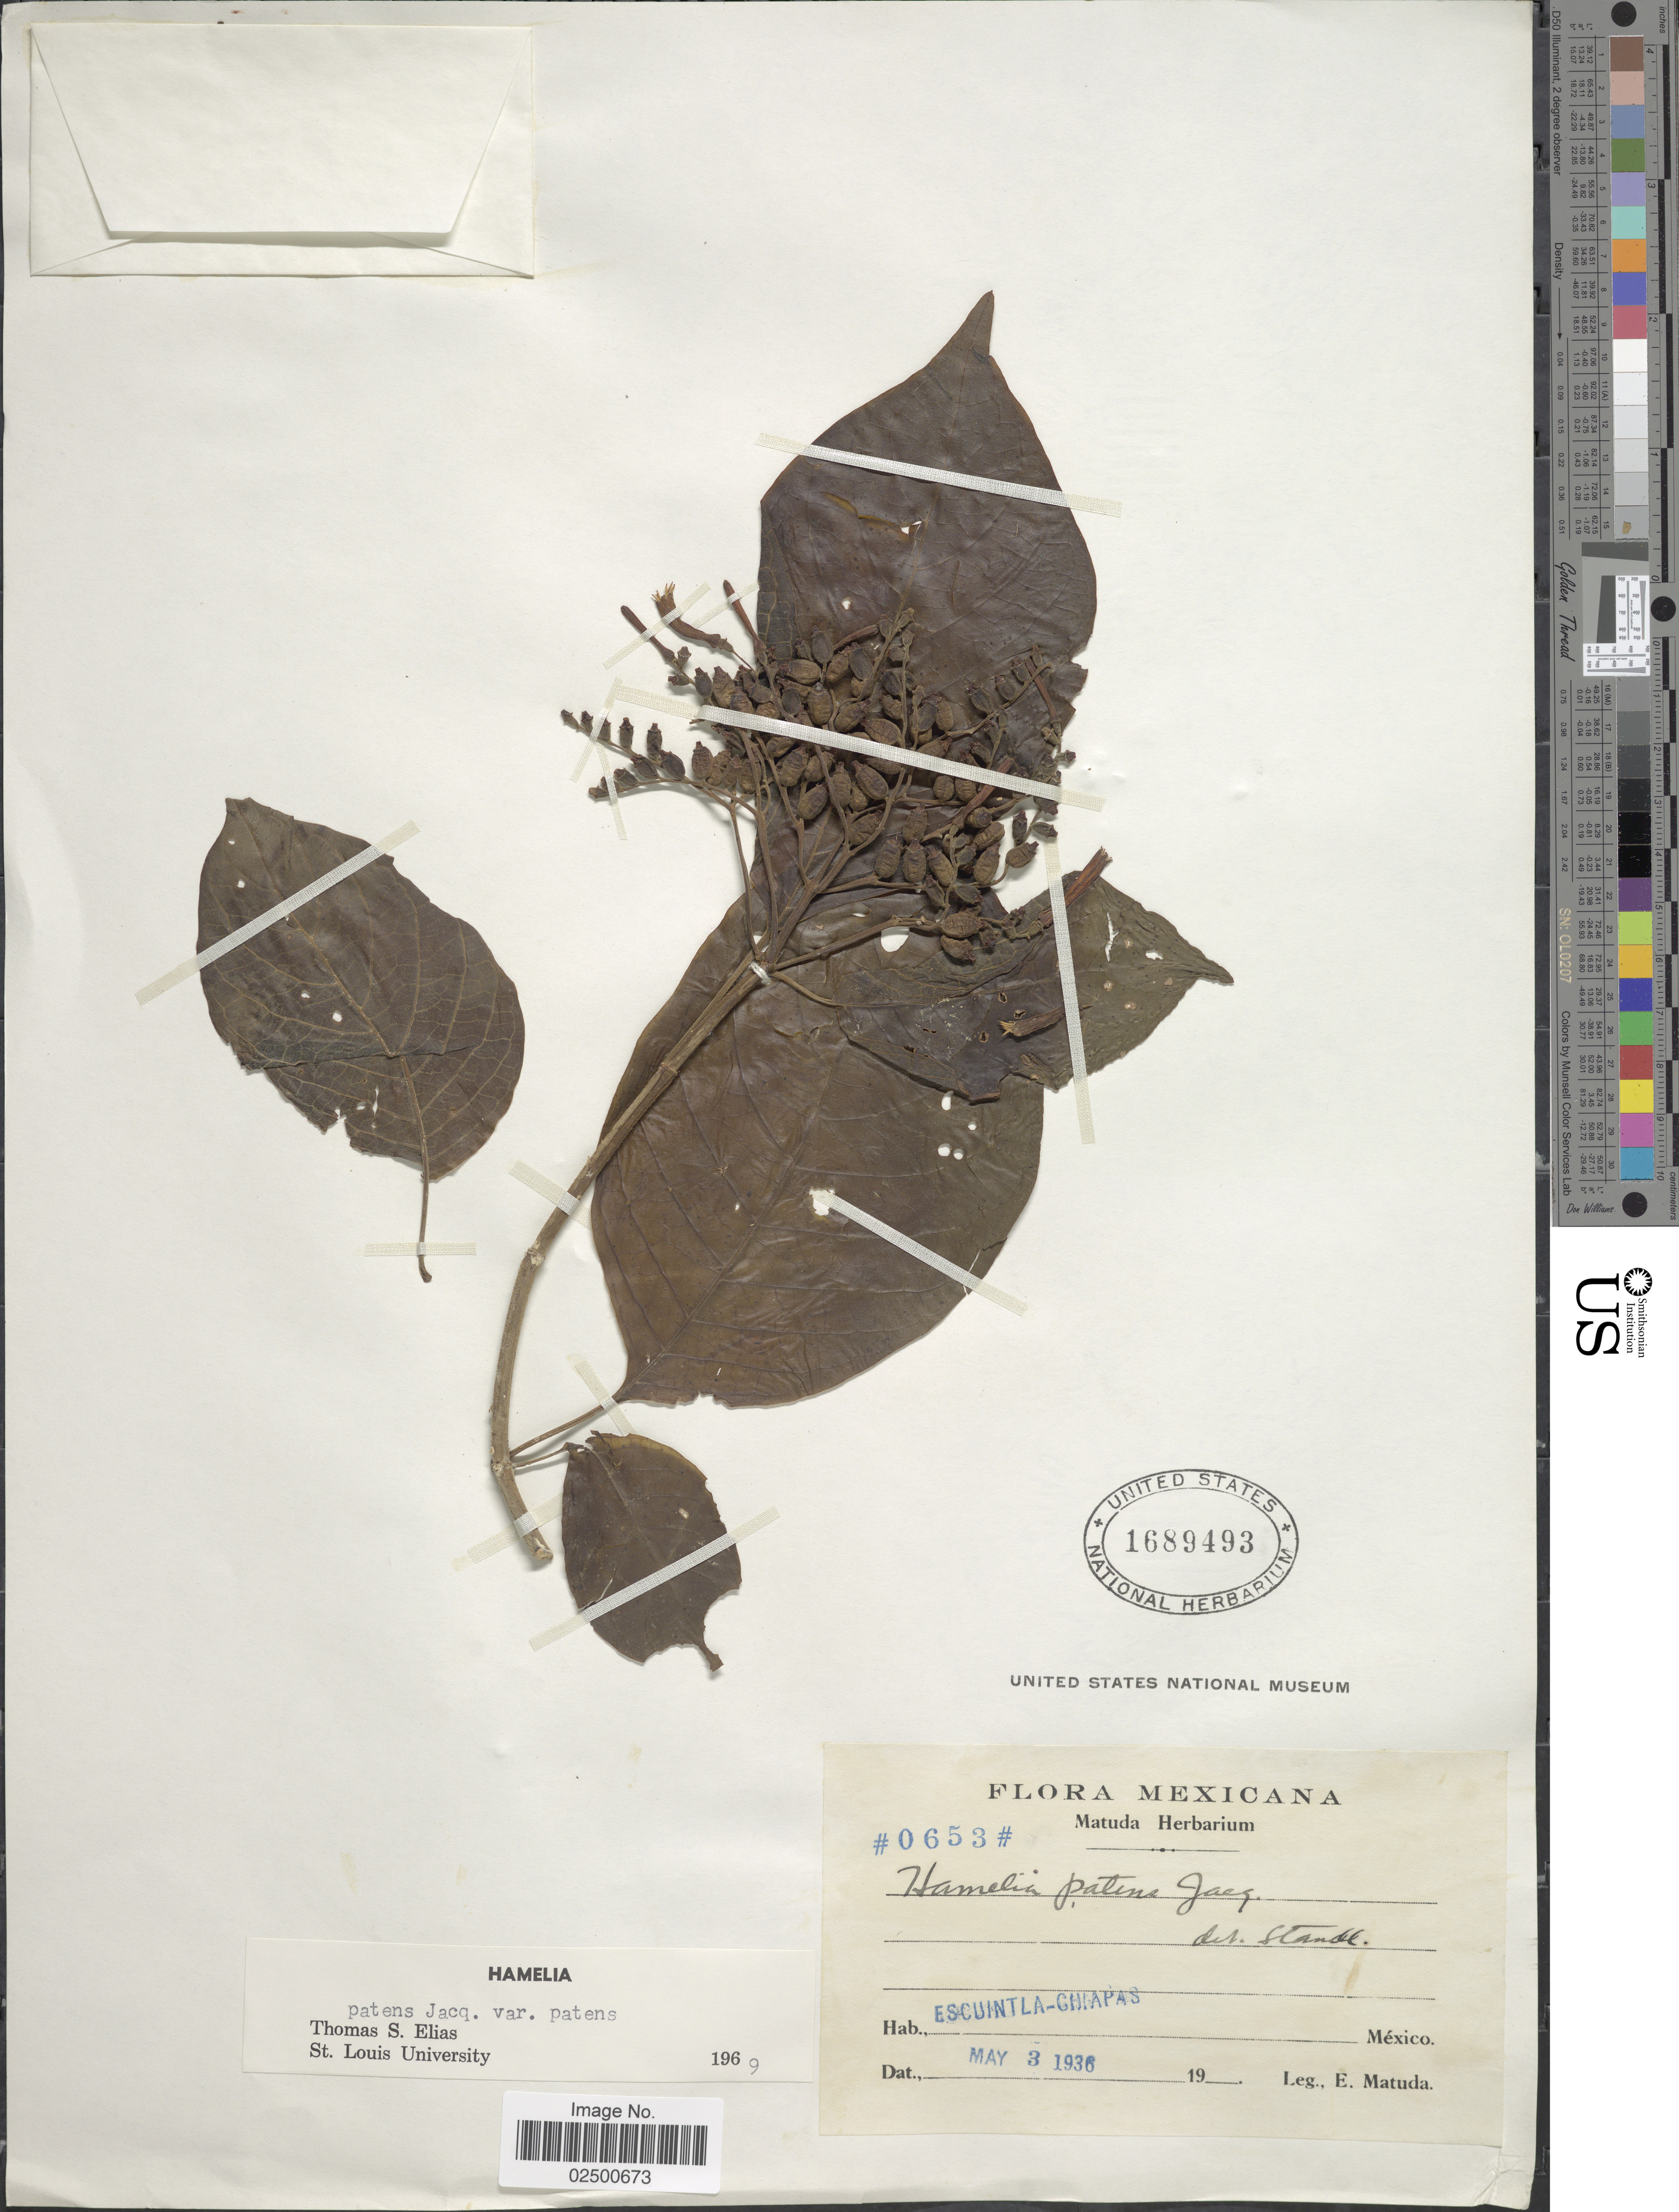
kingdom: Plantae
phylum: Tracheophyta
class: Magnoliopsida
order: Gentianales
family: Rubiaceae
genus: Hamelia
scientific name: Hamelia patens var. patens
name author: Jacq.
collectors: E. Matuda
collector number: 0653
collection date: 1936-05-03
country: Mexico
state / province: Chiapas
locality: Escuintla.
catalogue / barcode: US 1689493